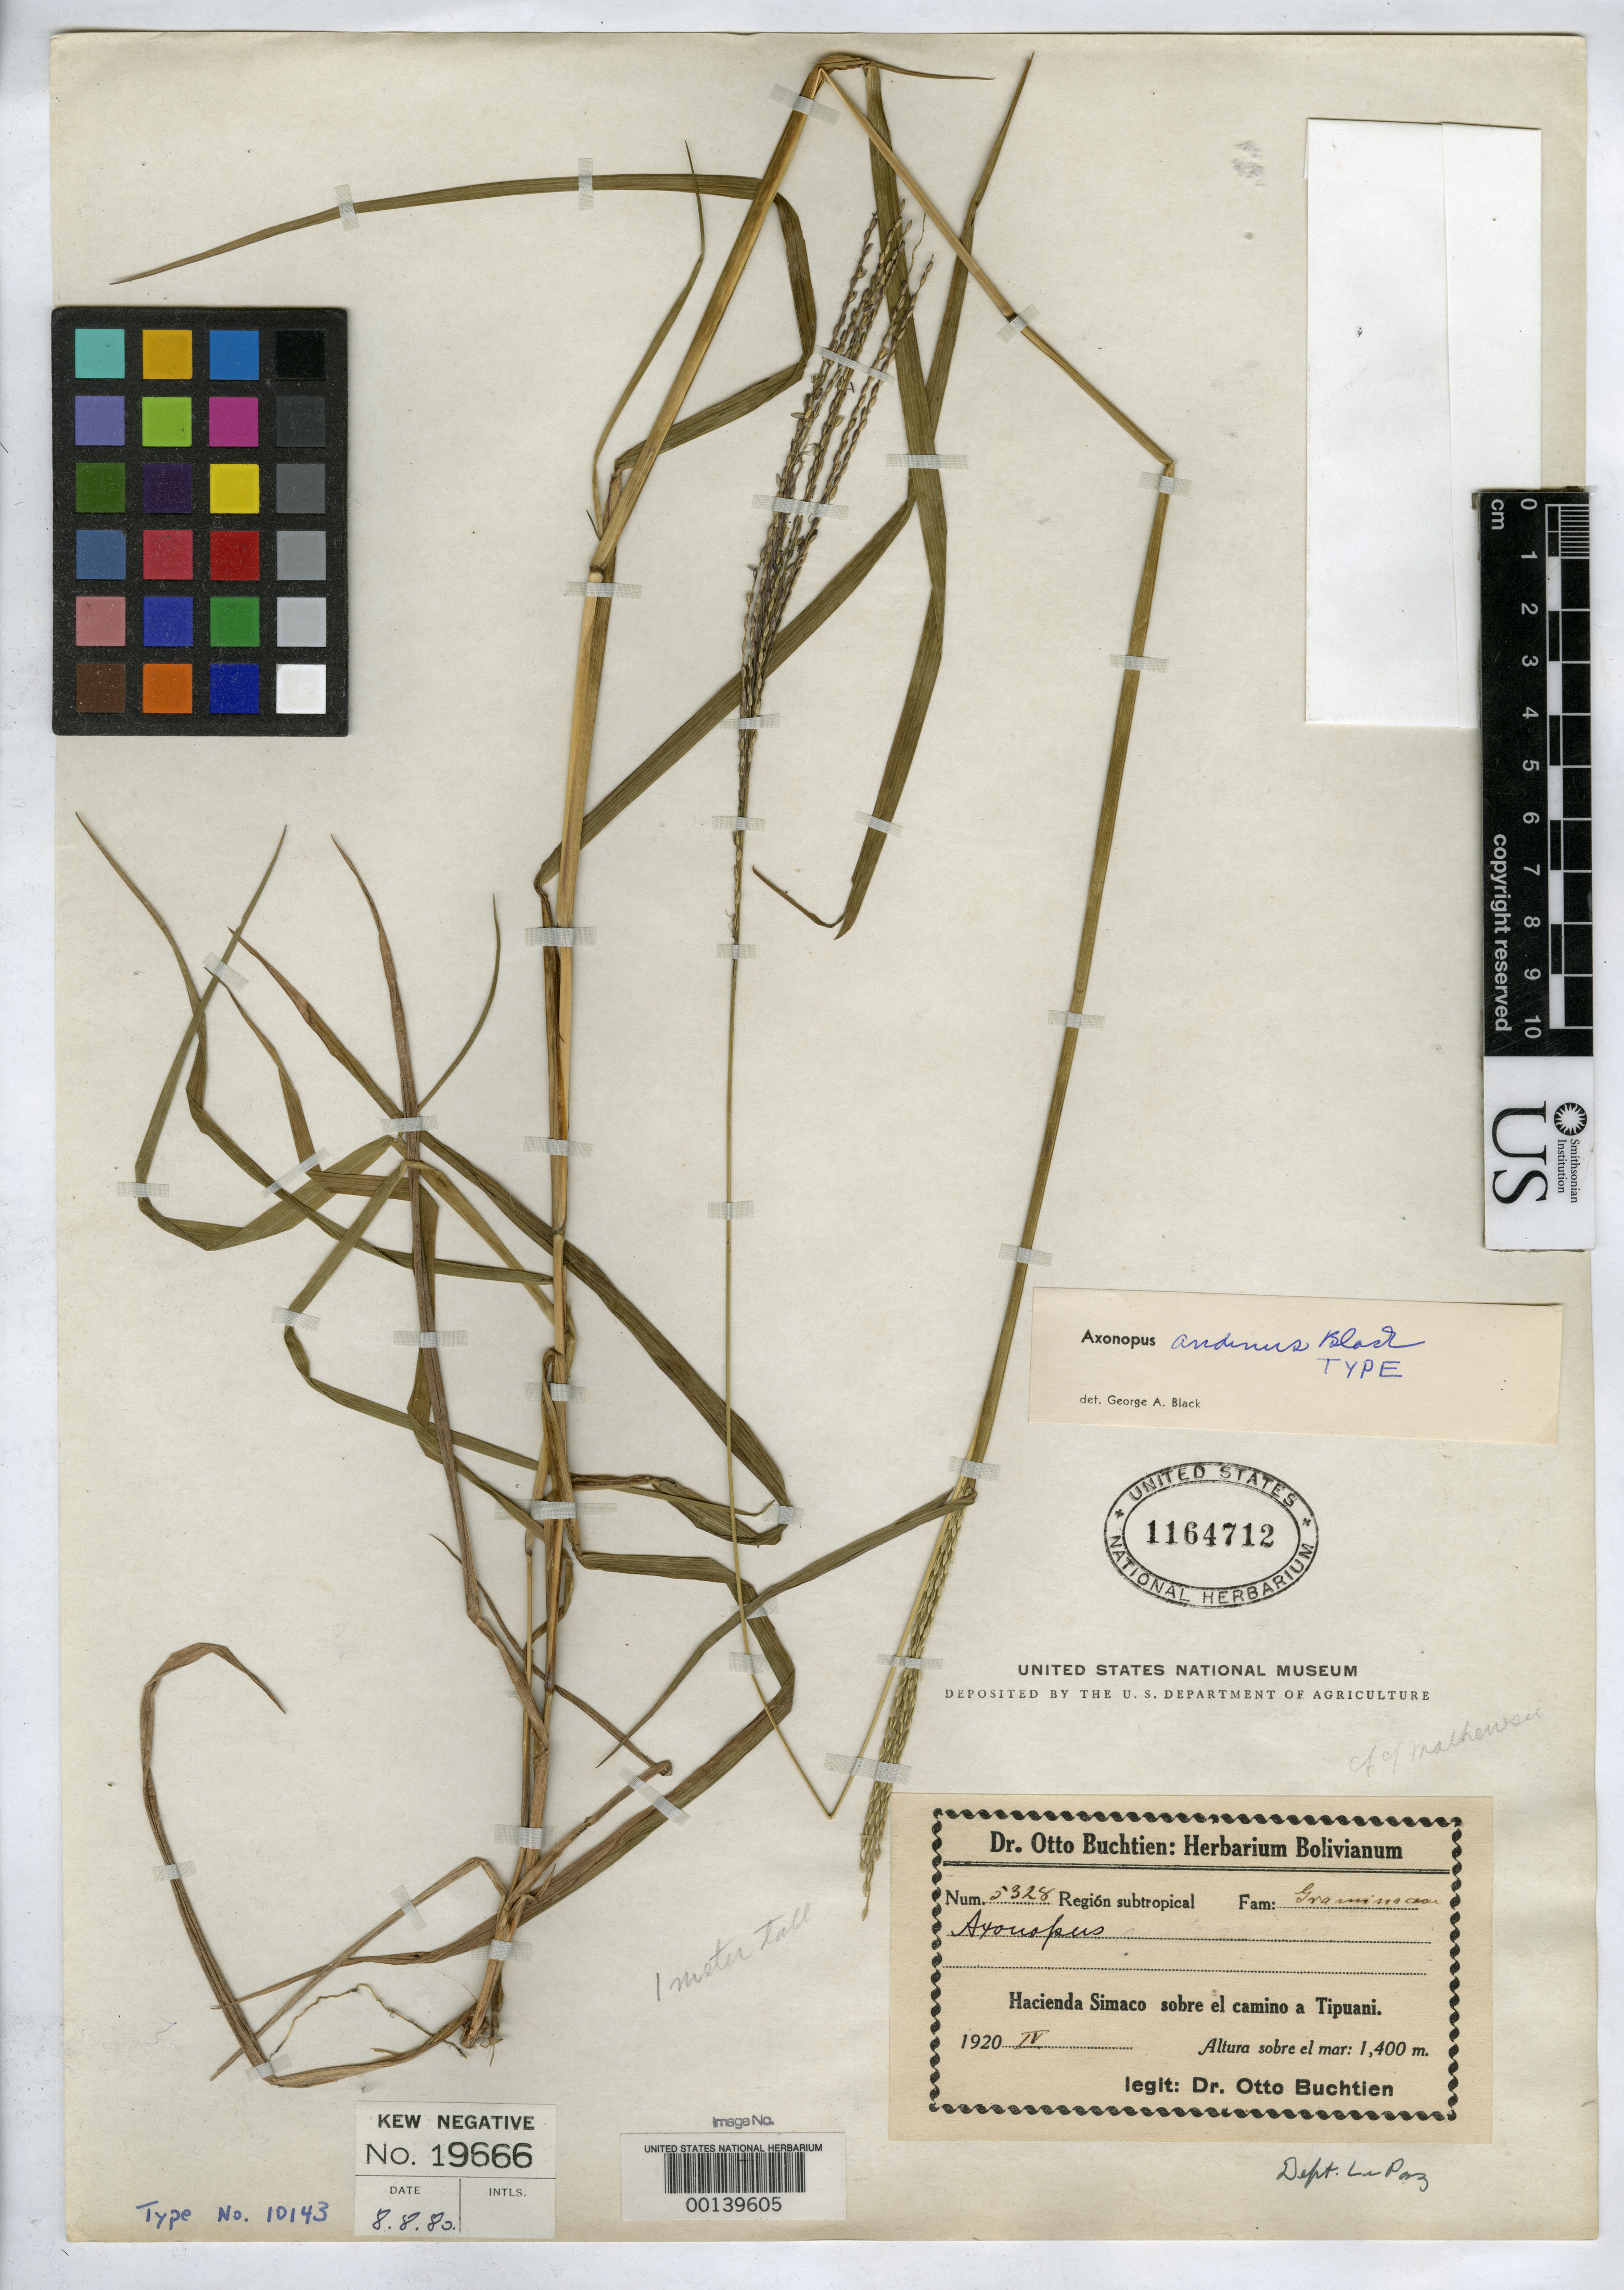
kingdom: Plantae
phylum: Tracheophyta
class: Liliopsida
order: Poales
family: Poaceae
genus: Axonopus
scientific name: Axonopus andinus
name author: G.A. Black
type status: Holotype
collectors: O. Buchtien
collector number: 5328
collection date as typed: Apr 1920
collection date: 1920-04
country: Bolivia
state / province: La Paz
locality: Hacienda Simaco sobre El Camino a Tipuani.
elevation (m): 1400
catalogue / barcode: US 1164712